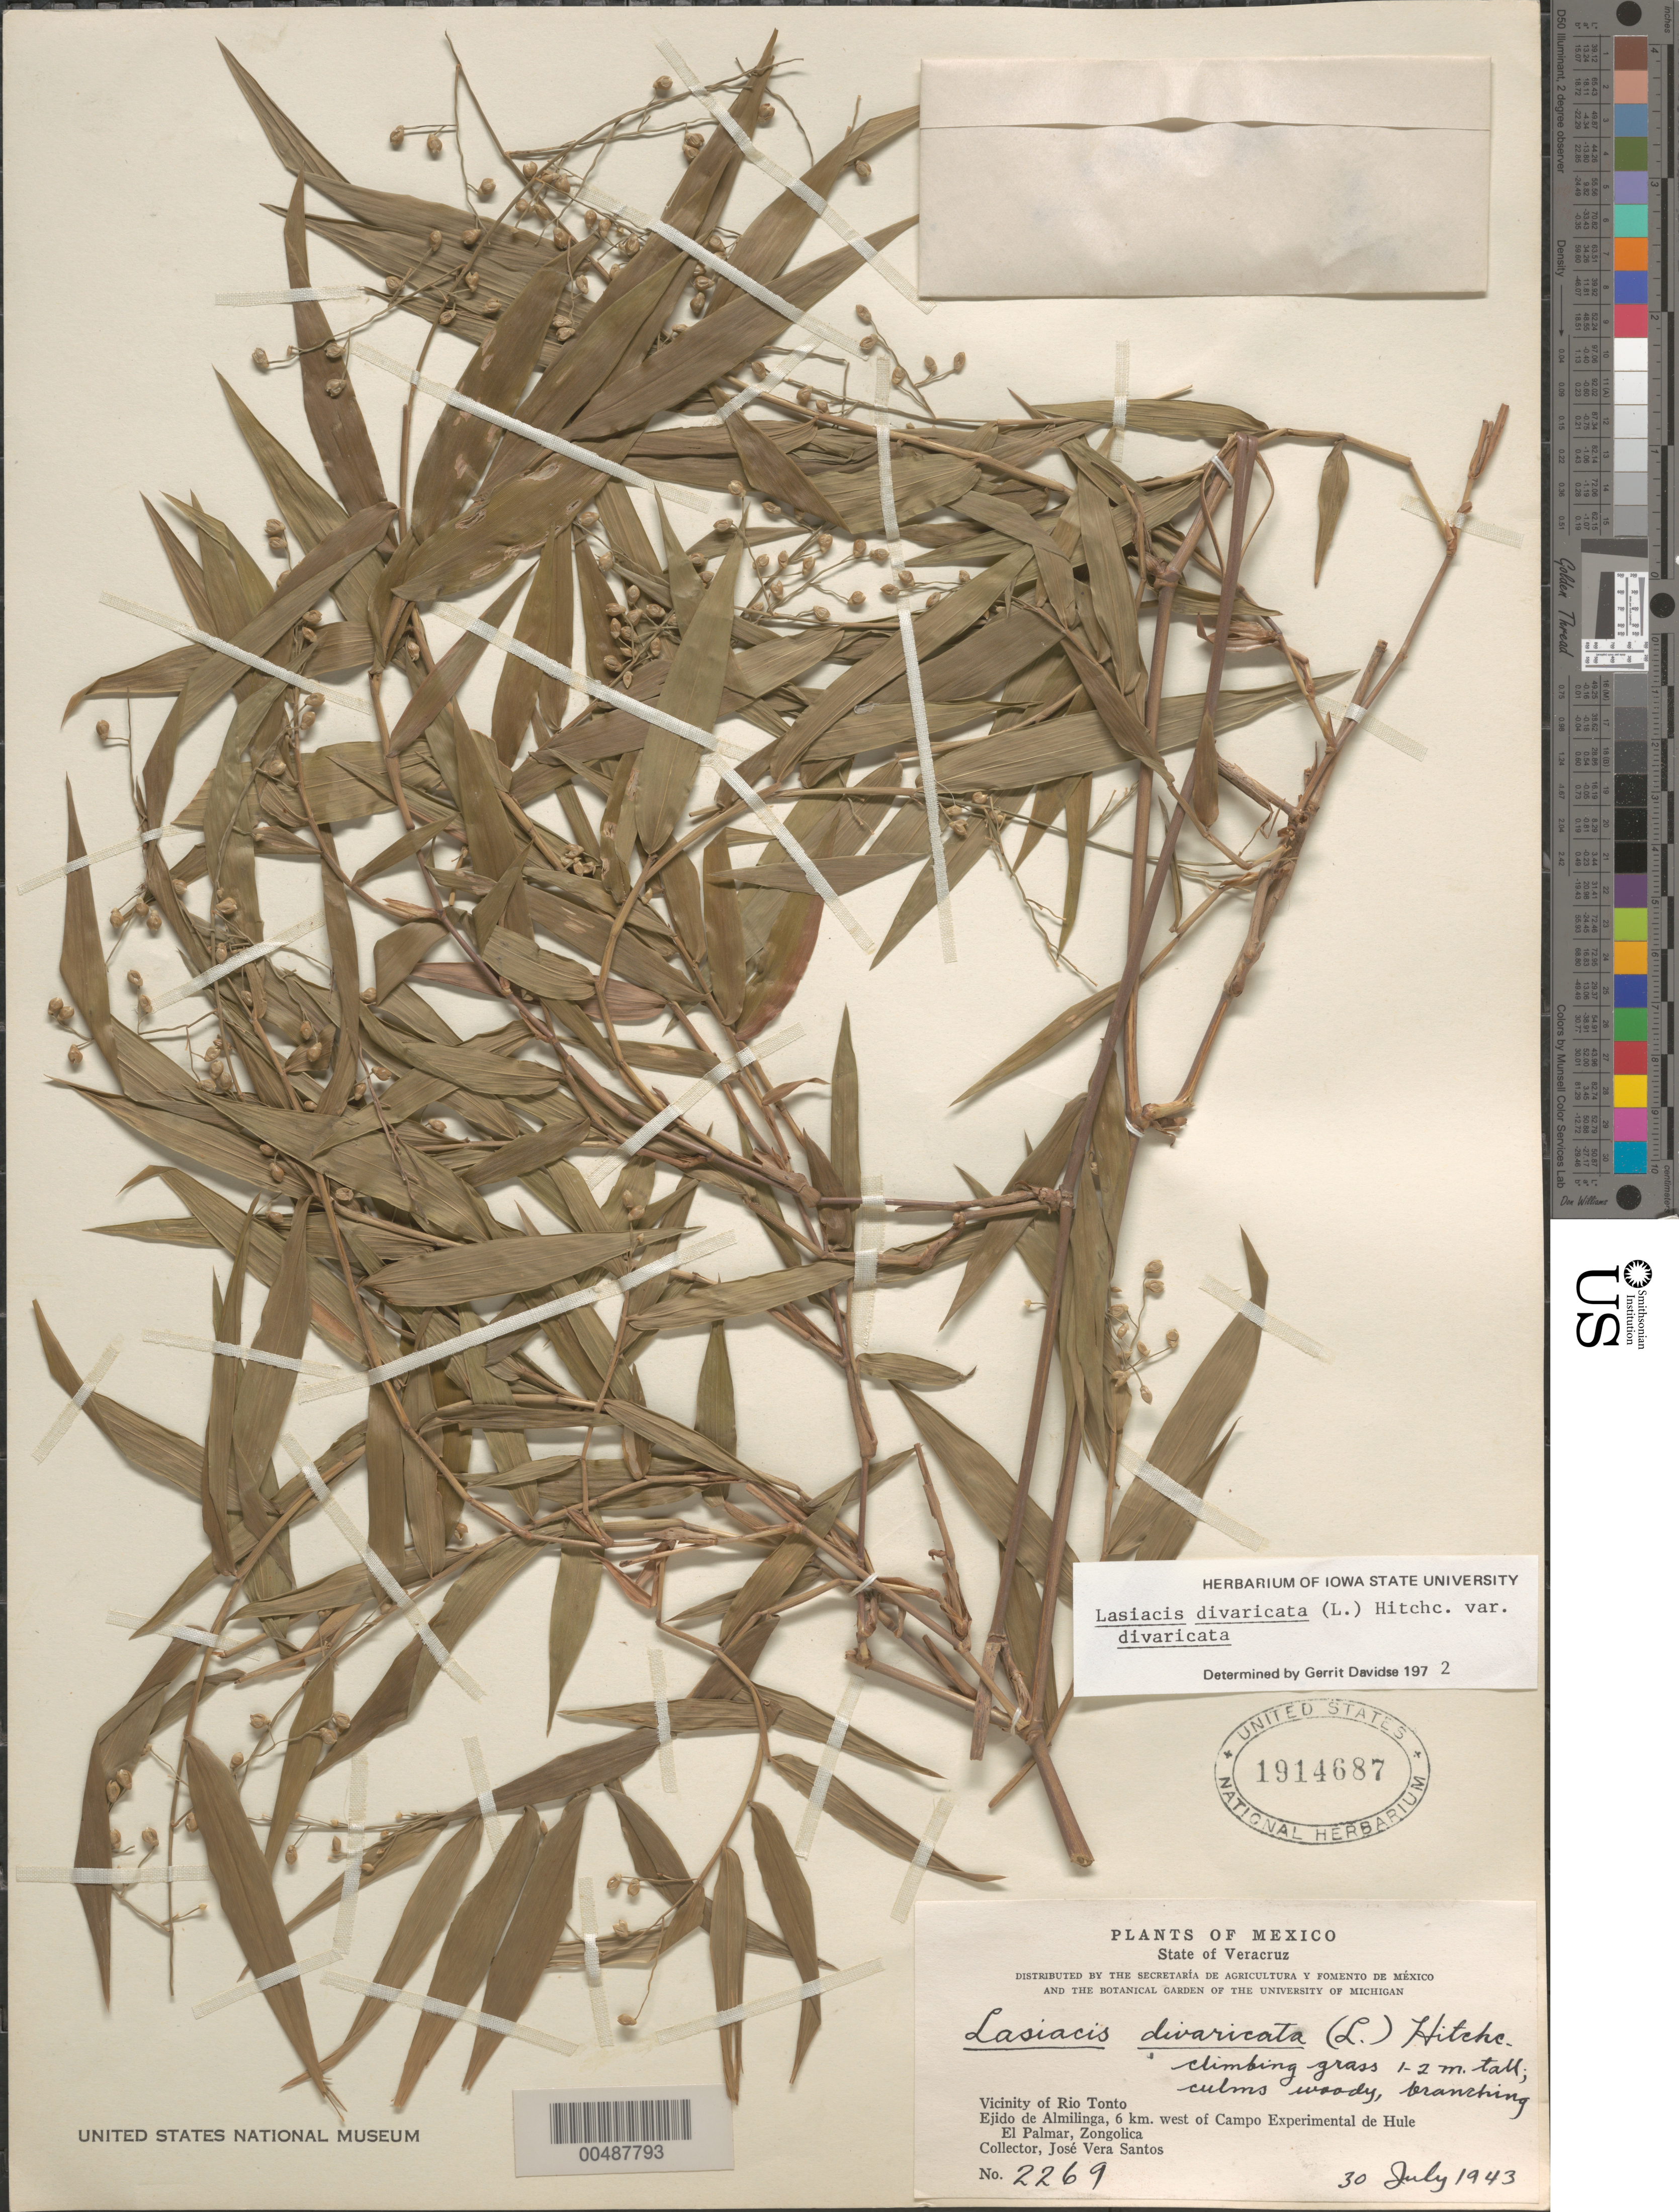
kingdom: Plantae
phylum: Tracheophyta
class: Liliopsida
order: Poales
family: Poaceae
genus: Lasiacis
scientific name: Lasiacis divaricata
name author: (L.) Hitchc.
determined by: Davidse, Gerrit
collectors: J. V. Santos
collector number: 2269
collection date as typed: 30 Jul 1943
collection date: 1943-07-30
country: Mexico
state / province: Veracruz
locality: Vicinity of Rio Tonto, Ejido de Almilinga, 6 km W of Campo Experimental de Hule, El Palmar, Zongolica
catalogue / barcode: US 1914687